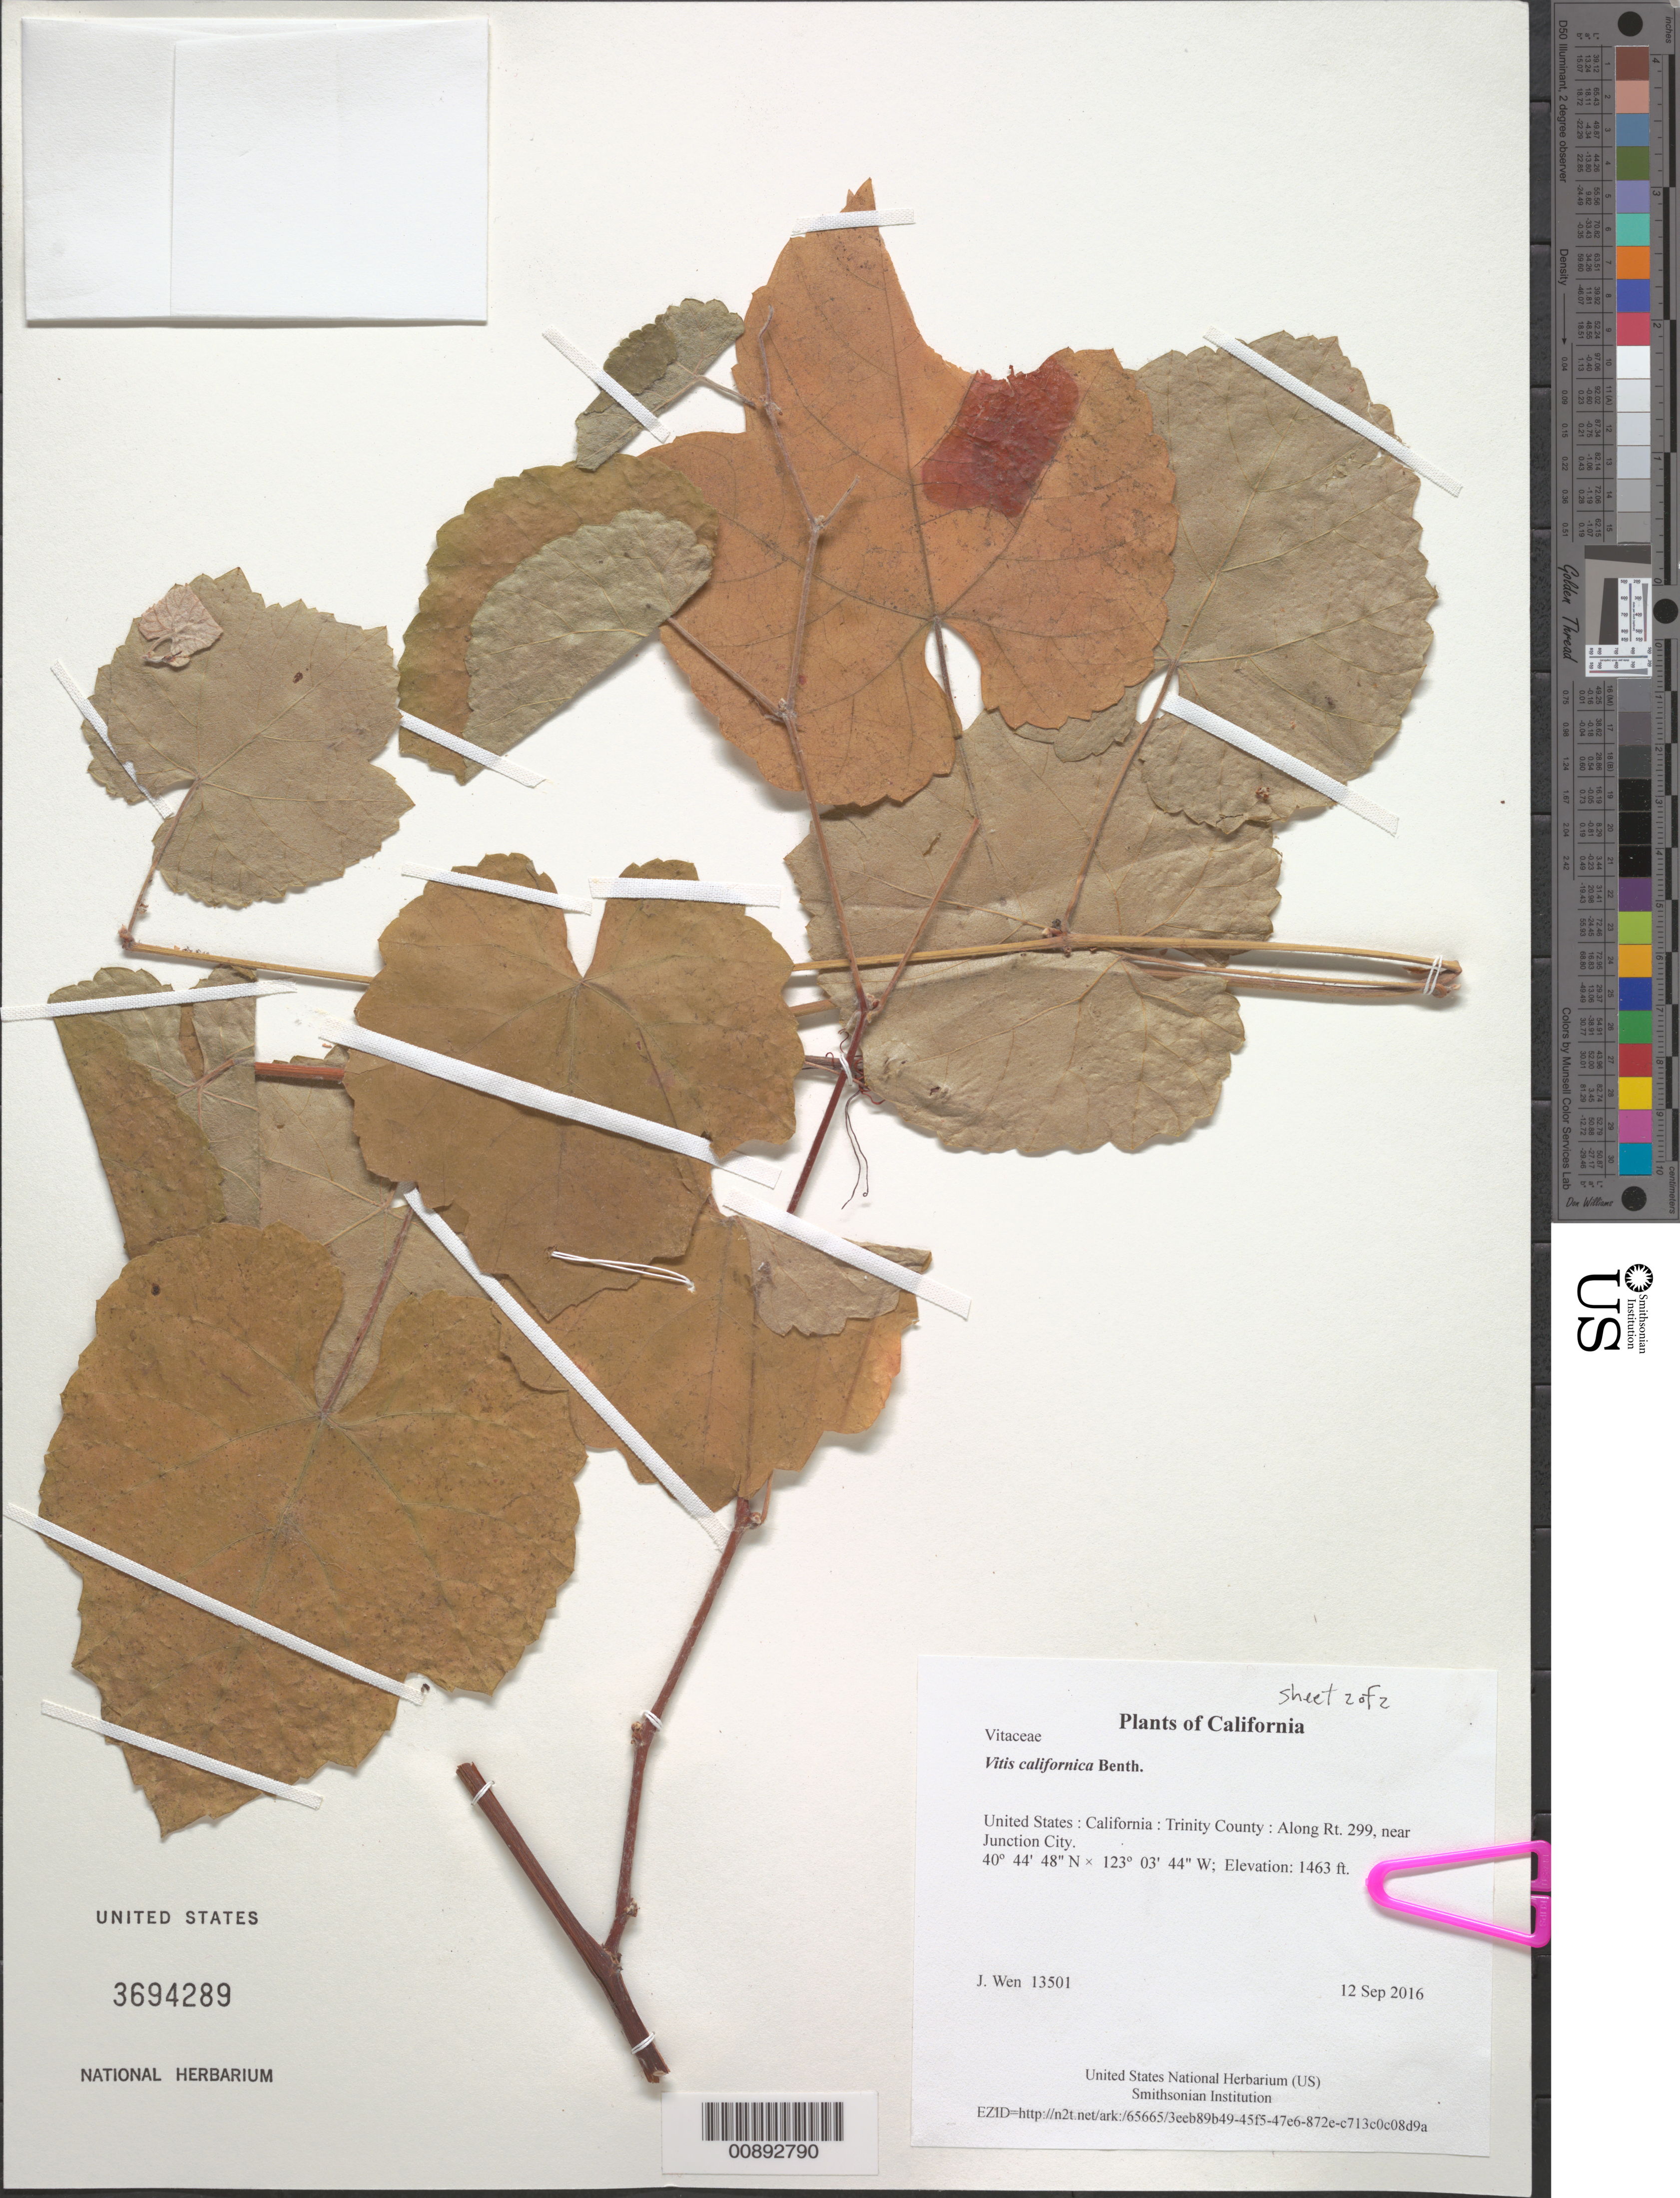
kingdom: Plantae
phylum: Tracheophyta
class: Magnoliopsida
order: Vitales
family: Vitaceae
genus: Vitis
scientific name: Vitis californica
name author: Benth.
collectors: J. Wen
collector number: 13501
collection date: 2016-09-12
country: United States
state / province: California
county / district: Trinity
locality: Along Rt. 299, near Junction City.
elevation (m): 446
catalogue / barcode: US 3694289